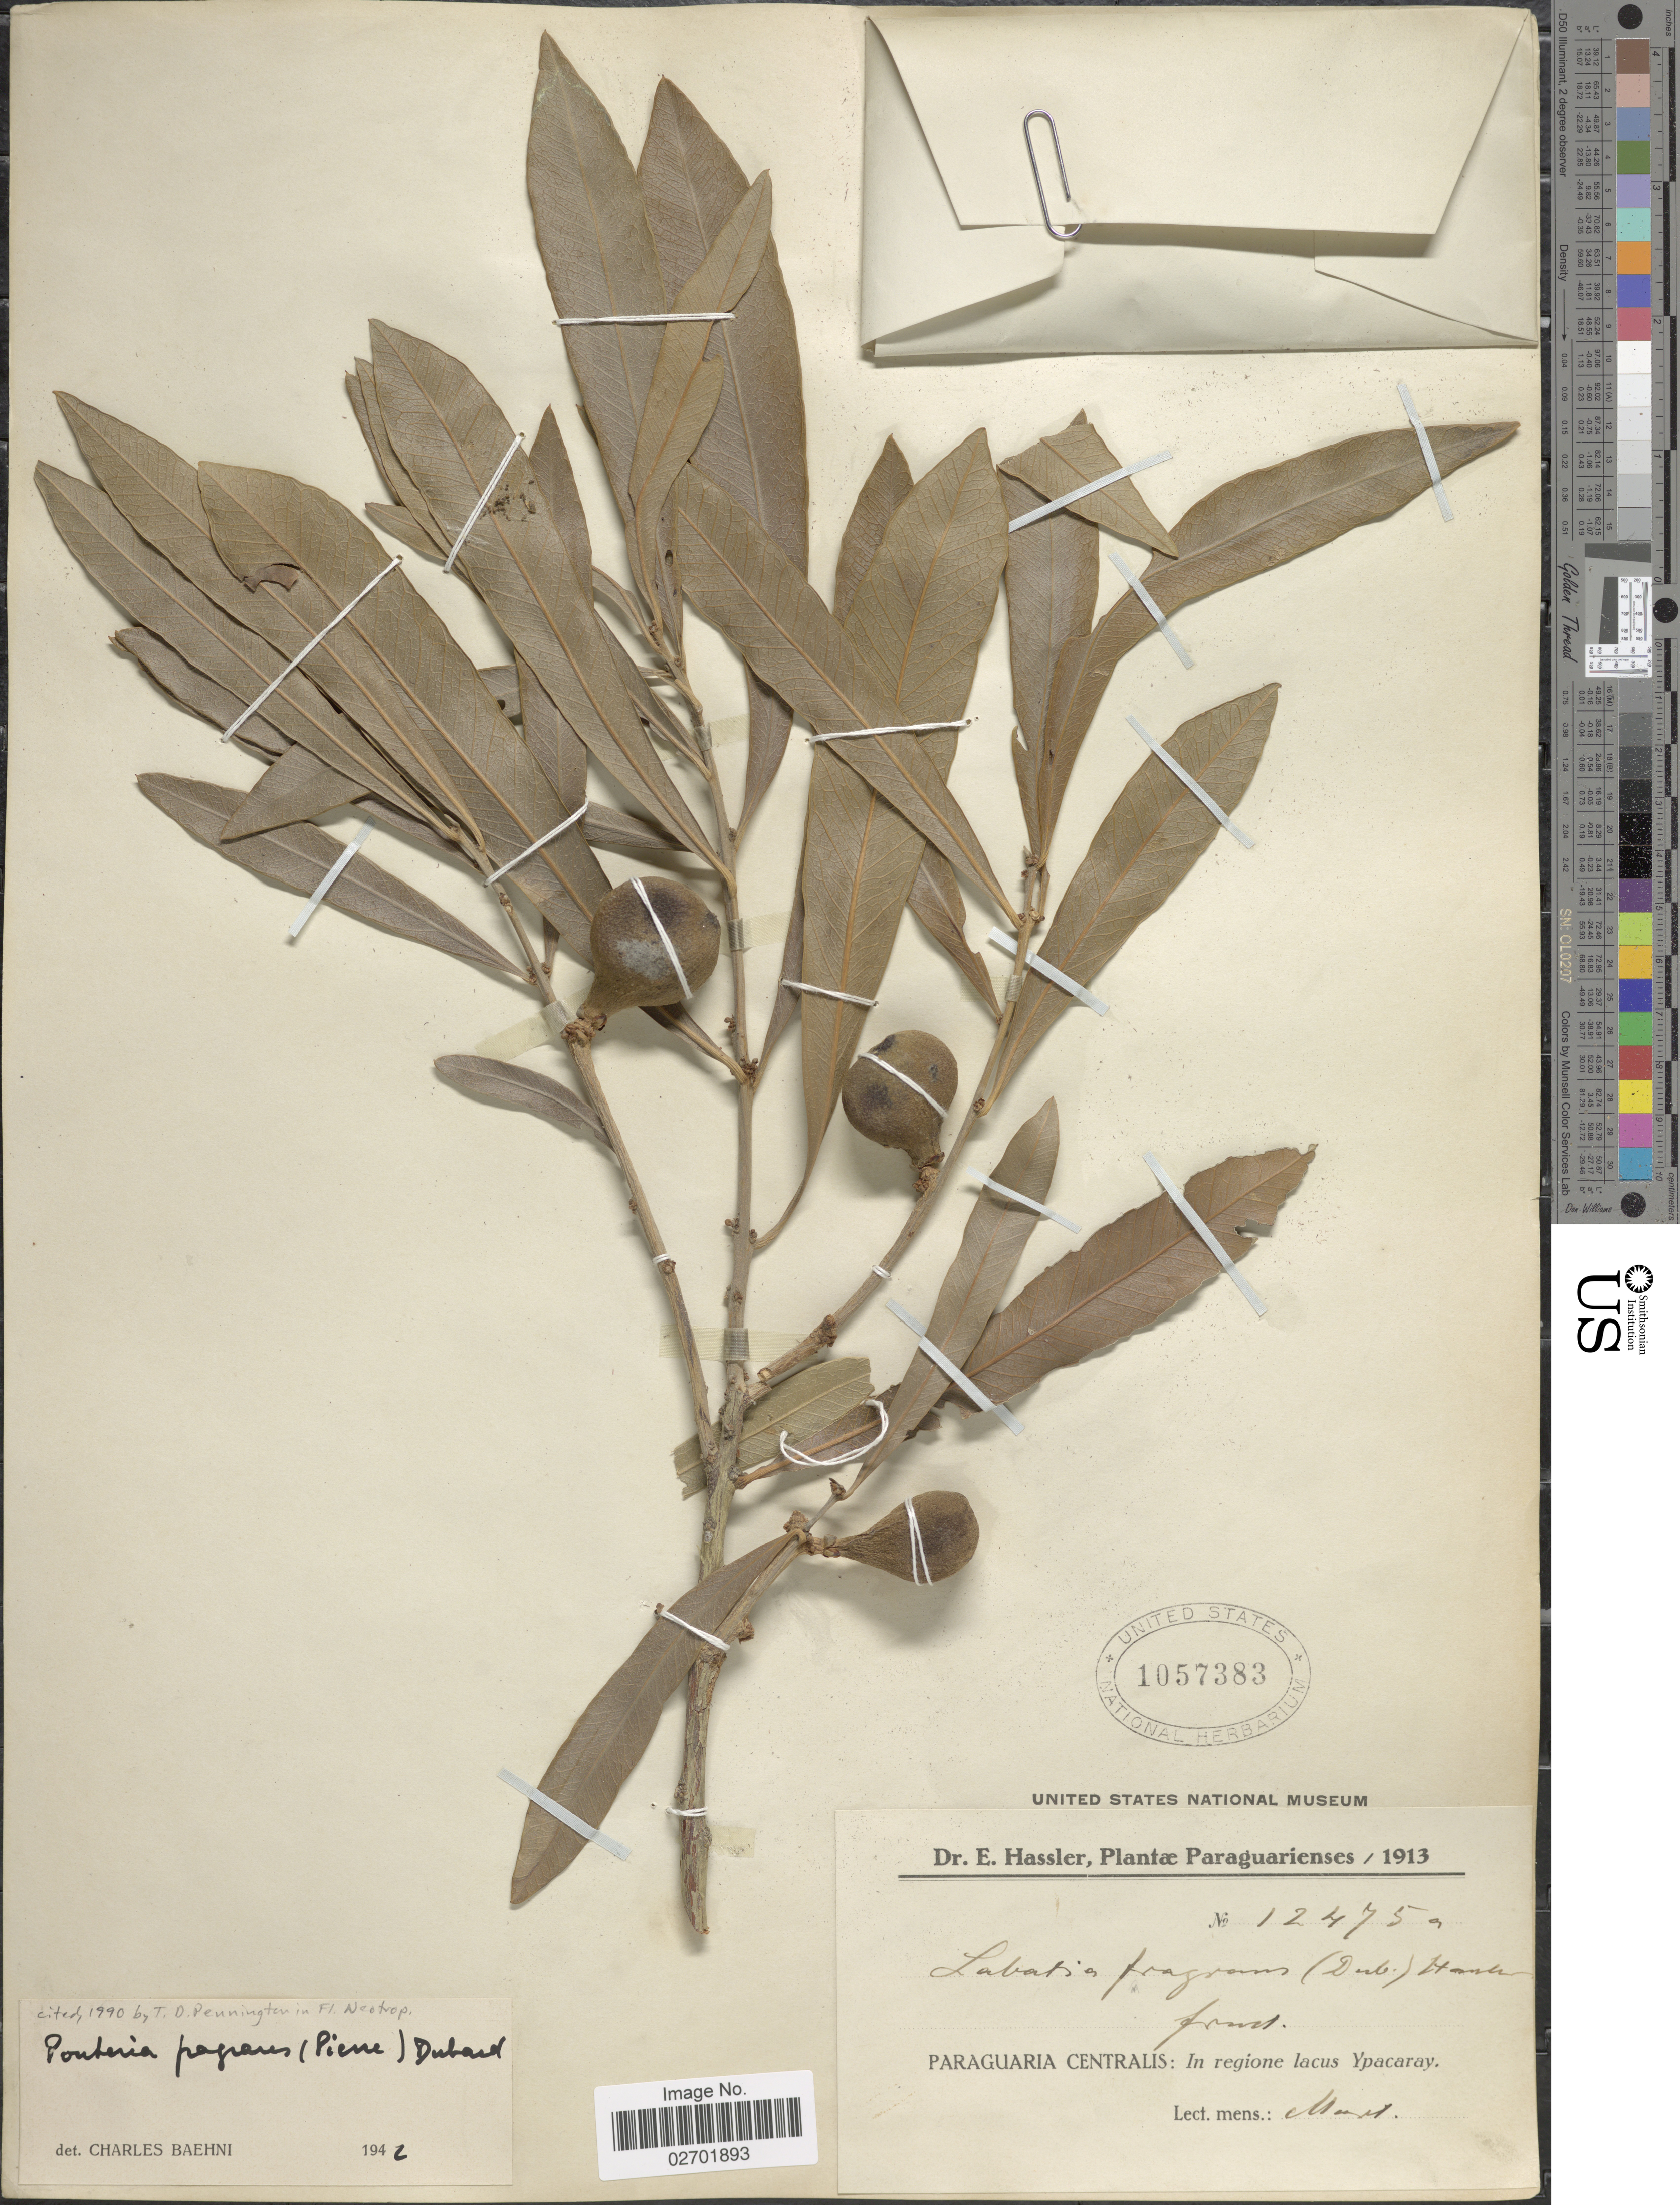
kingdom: Plantae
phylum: Tracheophyta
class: Magnoliopsida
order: Ericales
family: Sapotaceae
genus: Pouteria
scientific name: Pouteria fragrans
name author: (Pierre) Dubard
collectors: E. Hassler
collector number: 12475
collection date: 1913-03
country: Paraguay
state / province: Paraguari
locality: Paraguaria Centralis: In regione lacus Ypacaray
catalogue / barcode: US 1057383